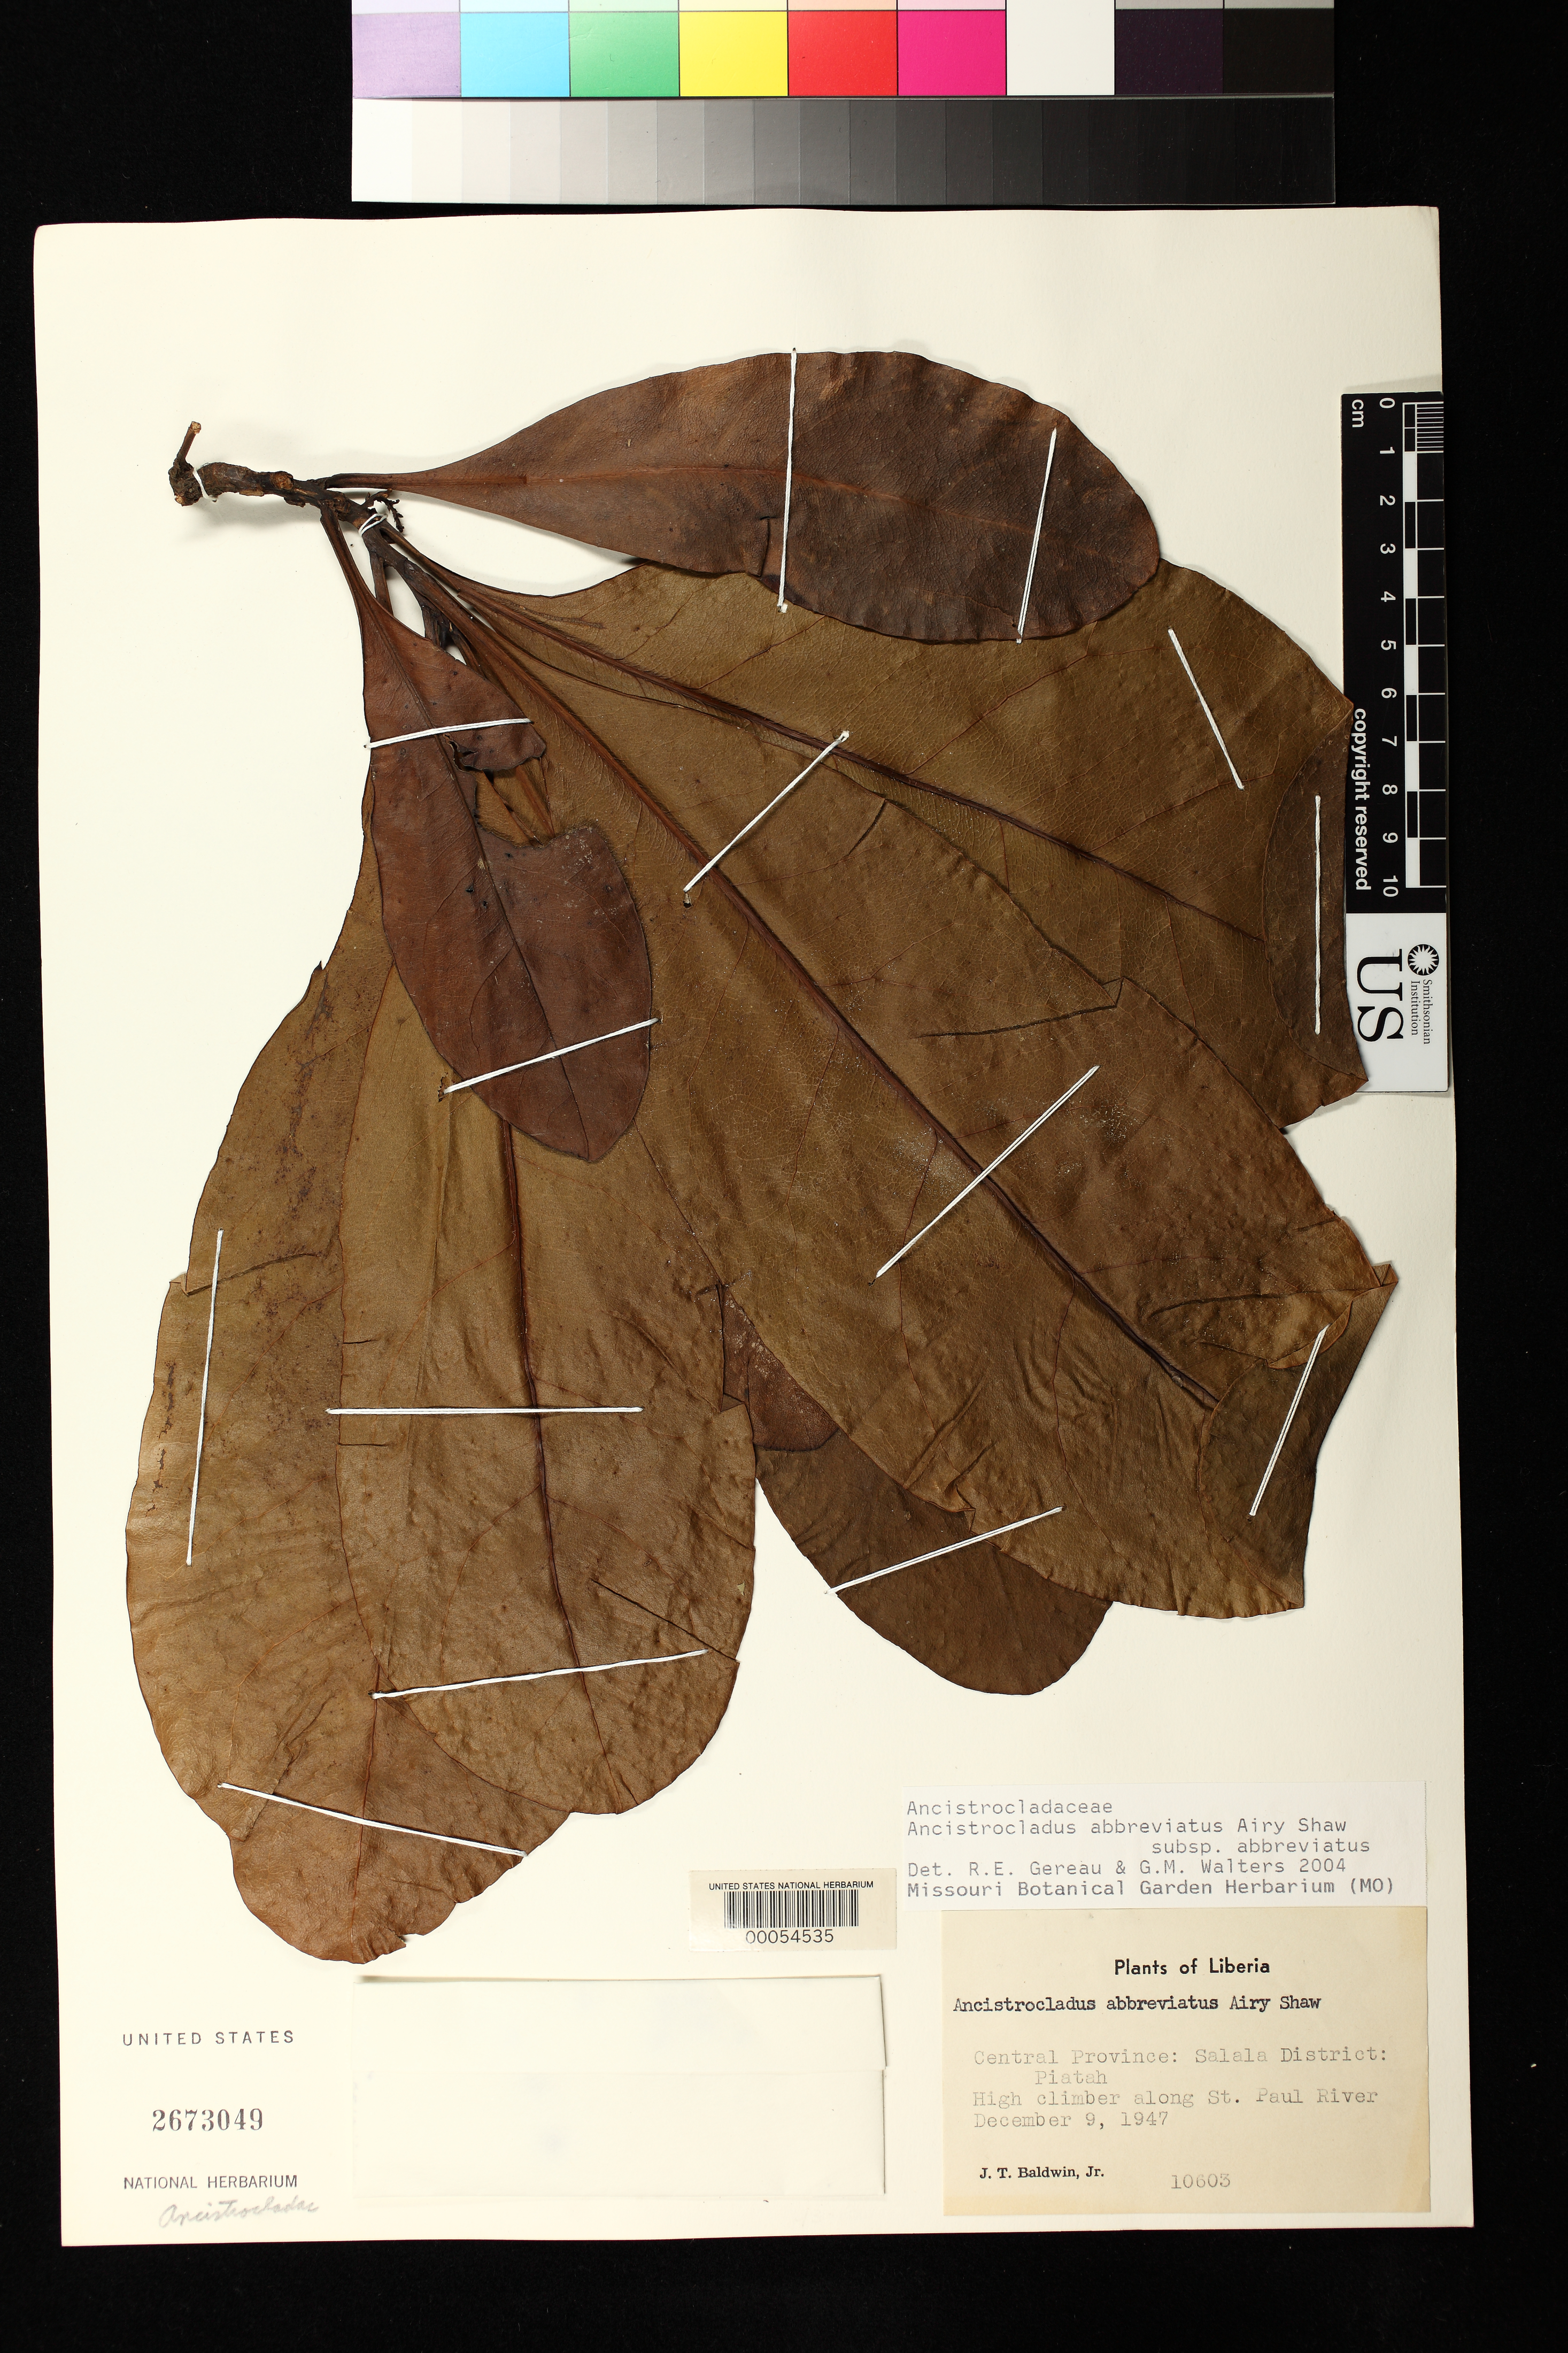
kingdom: Plantae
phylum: Tracheophyta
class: Magnoliopsida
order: Caryophyllales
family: Ancistrocladaceae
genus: Ancistrocladus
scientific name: Ancistrocladus abbreviatus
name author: Airy Shaw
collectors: J. T. Baldwin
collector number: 10603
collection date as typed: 09 Dec 1947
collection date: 1947-12-09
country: Liberia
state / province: Bong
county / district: Salala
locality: Piatah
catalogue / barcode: US 2673049